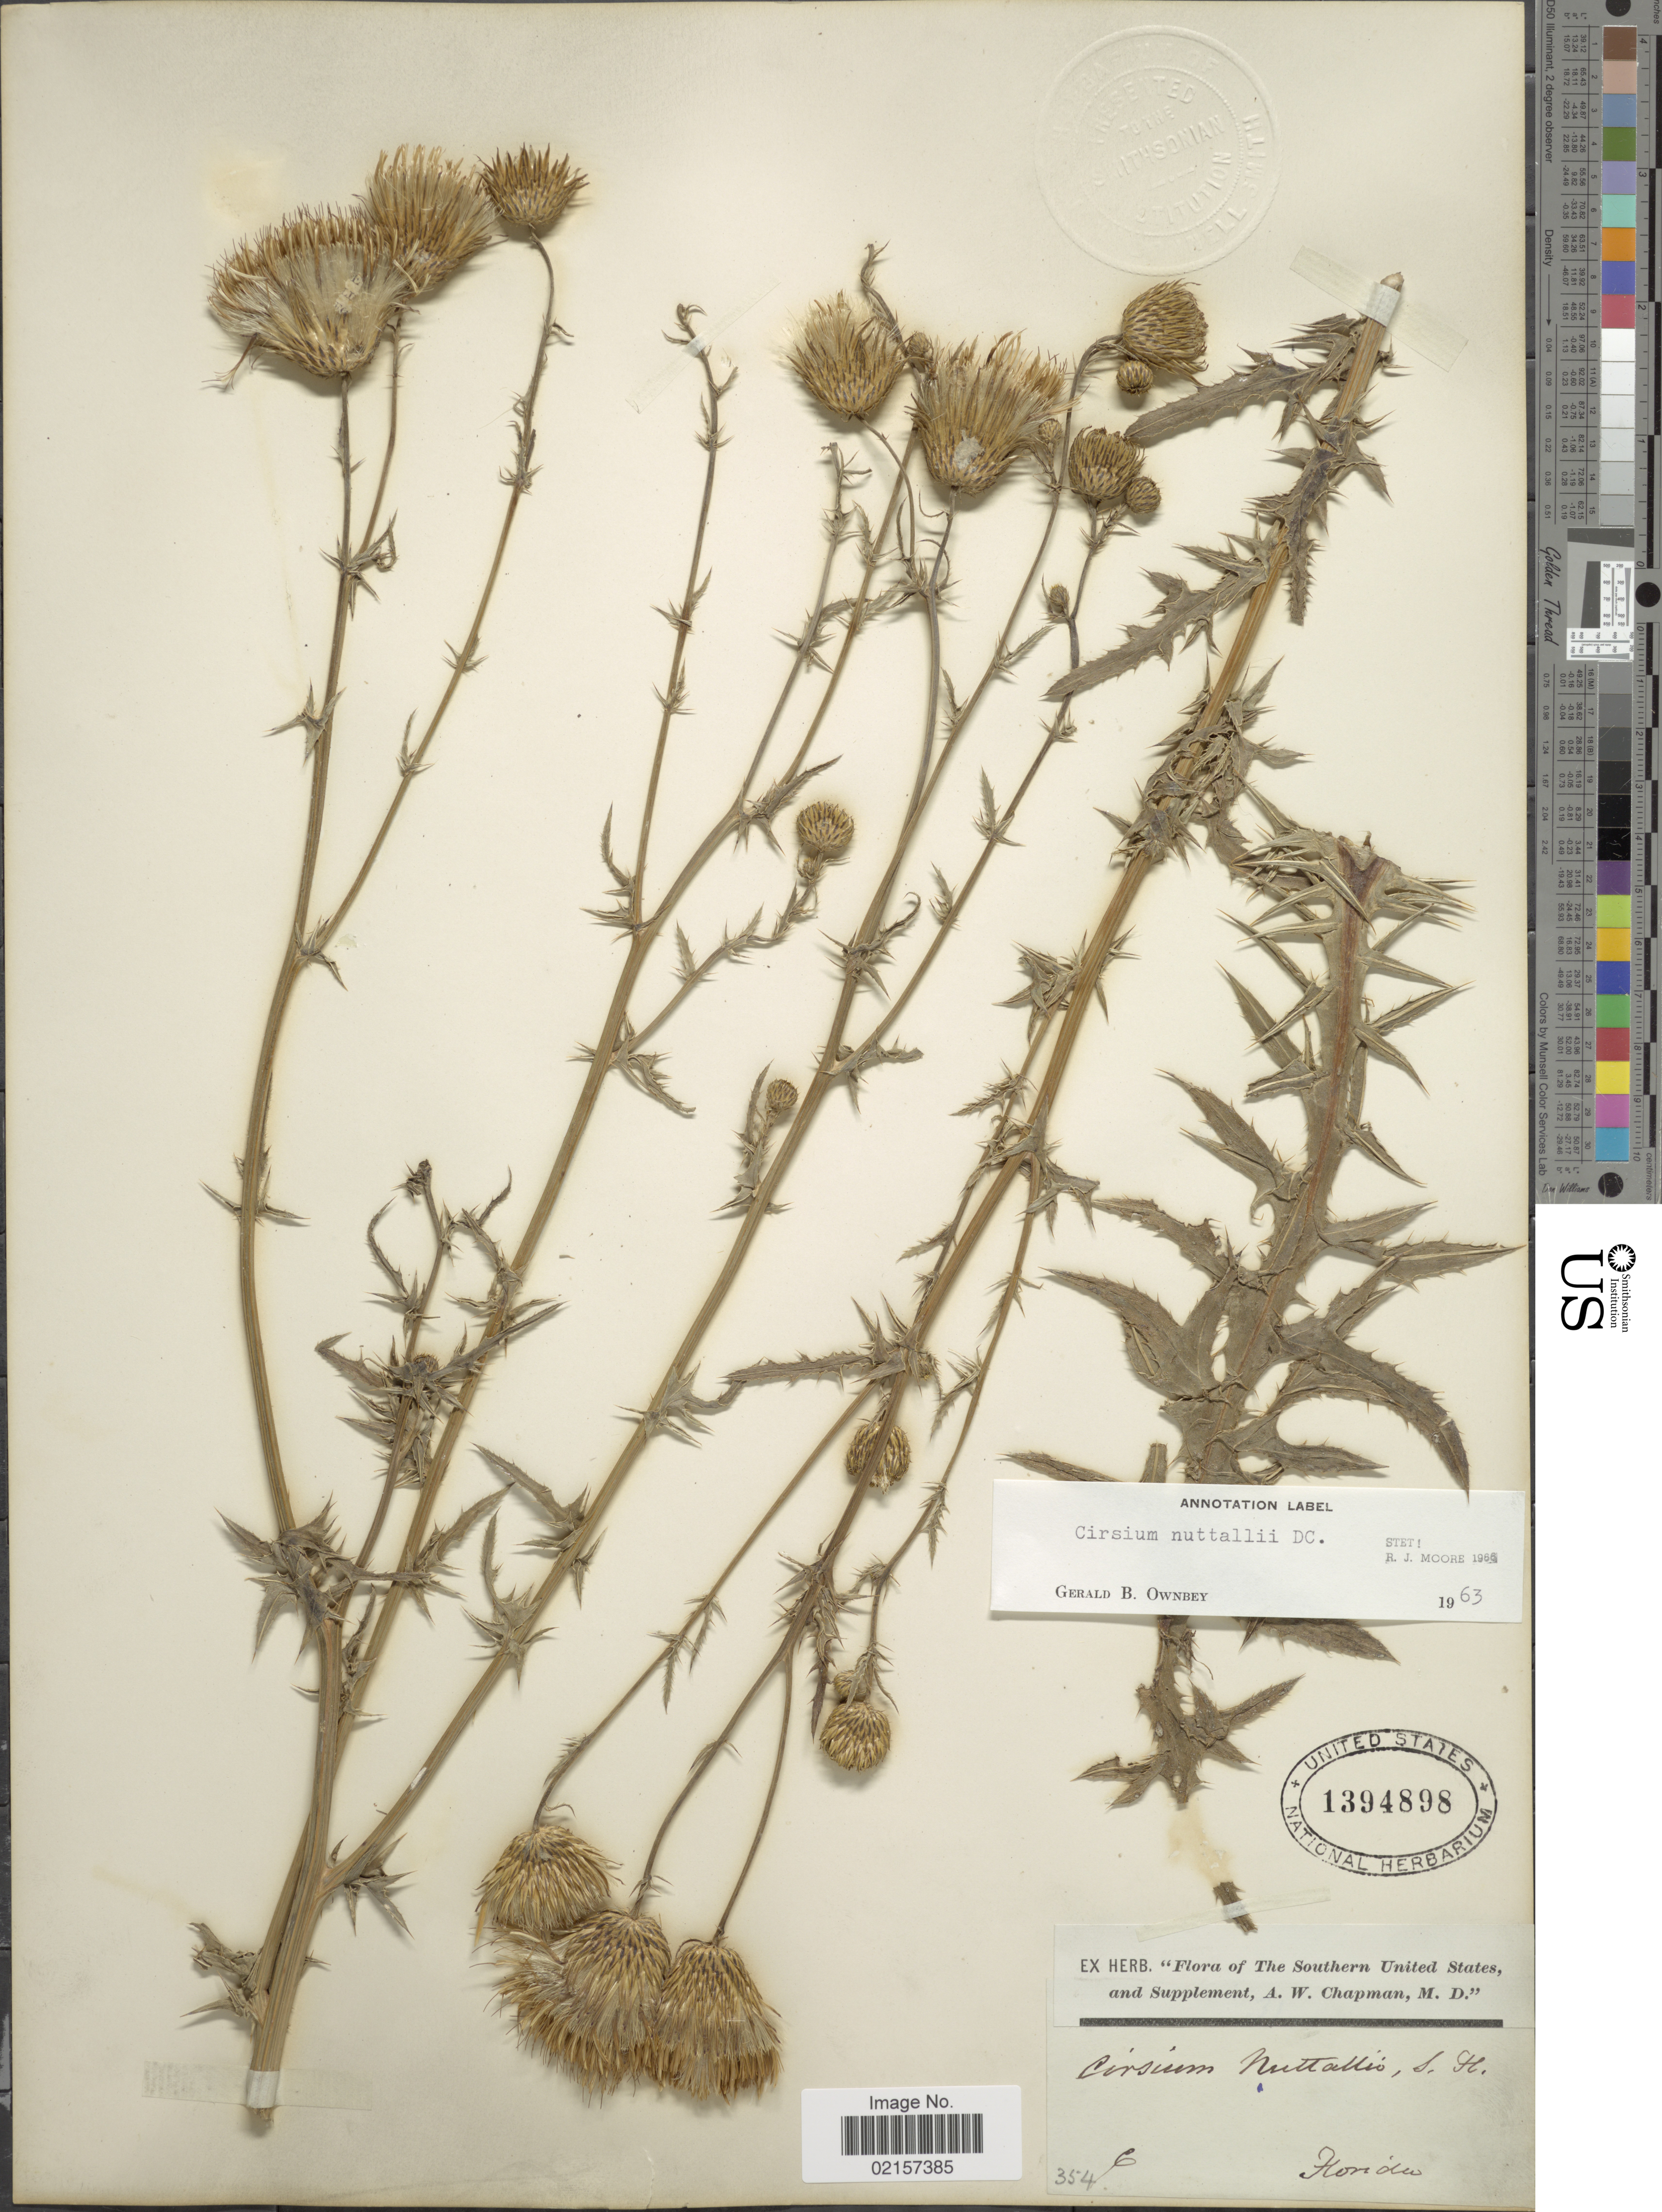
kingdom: Plantae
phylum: Tracheophyta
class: Magnoliopsida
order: Asterales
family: Asteraceae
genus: Cirsium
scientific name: Cirsium nuttali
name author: DC.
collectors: ex herb. A.W. Chapman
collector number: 345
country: United States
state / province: Florida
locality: Southern United States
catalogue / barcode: US 1394898